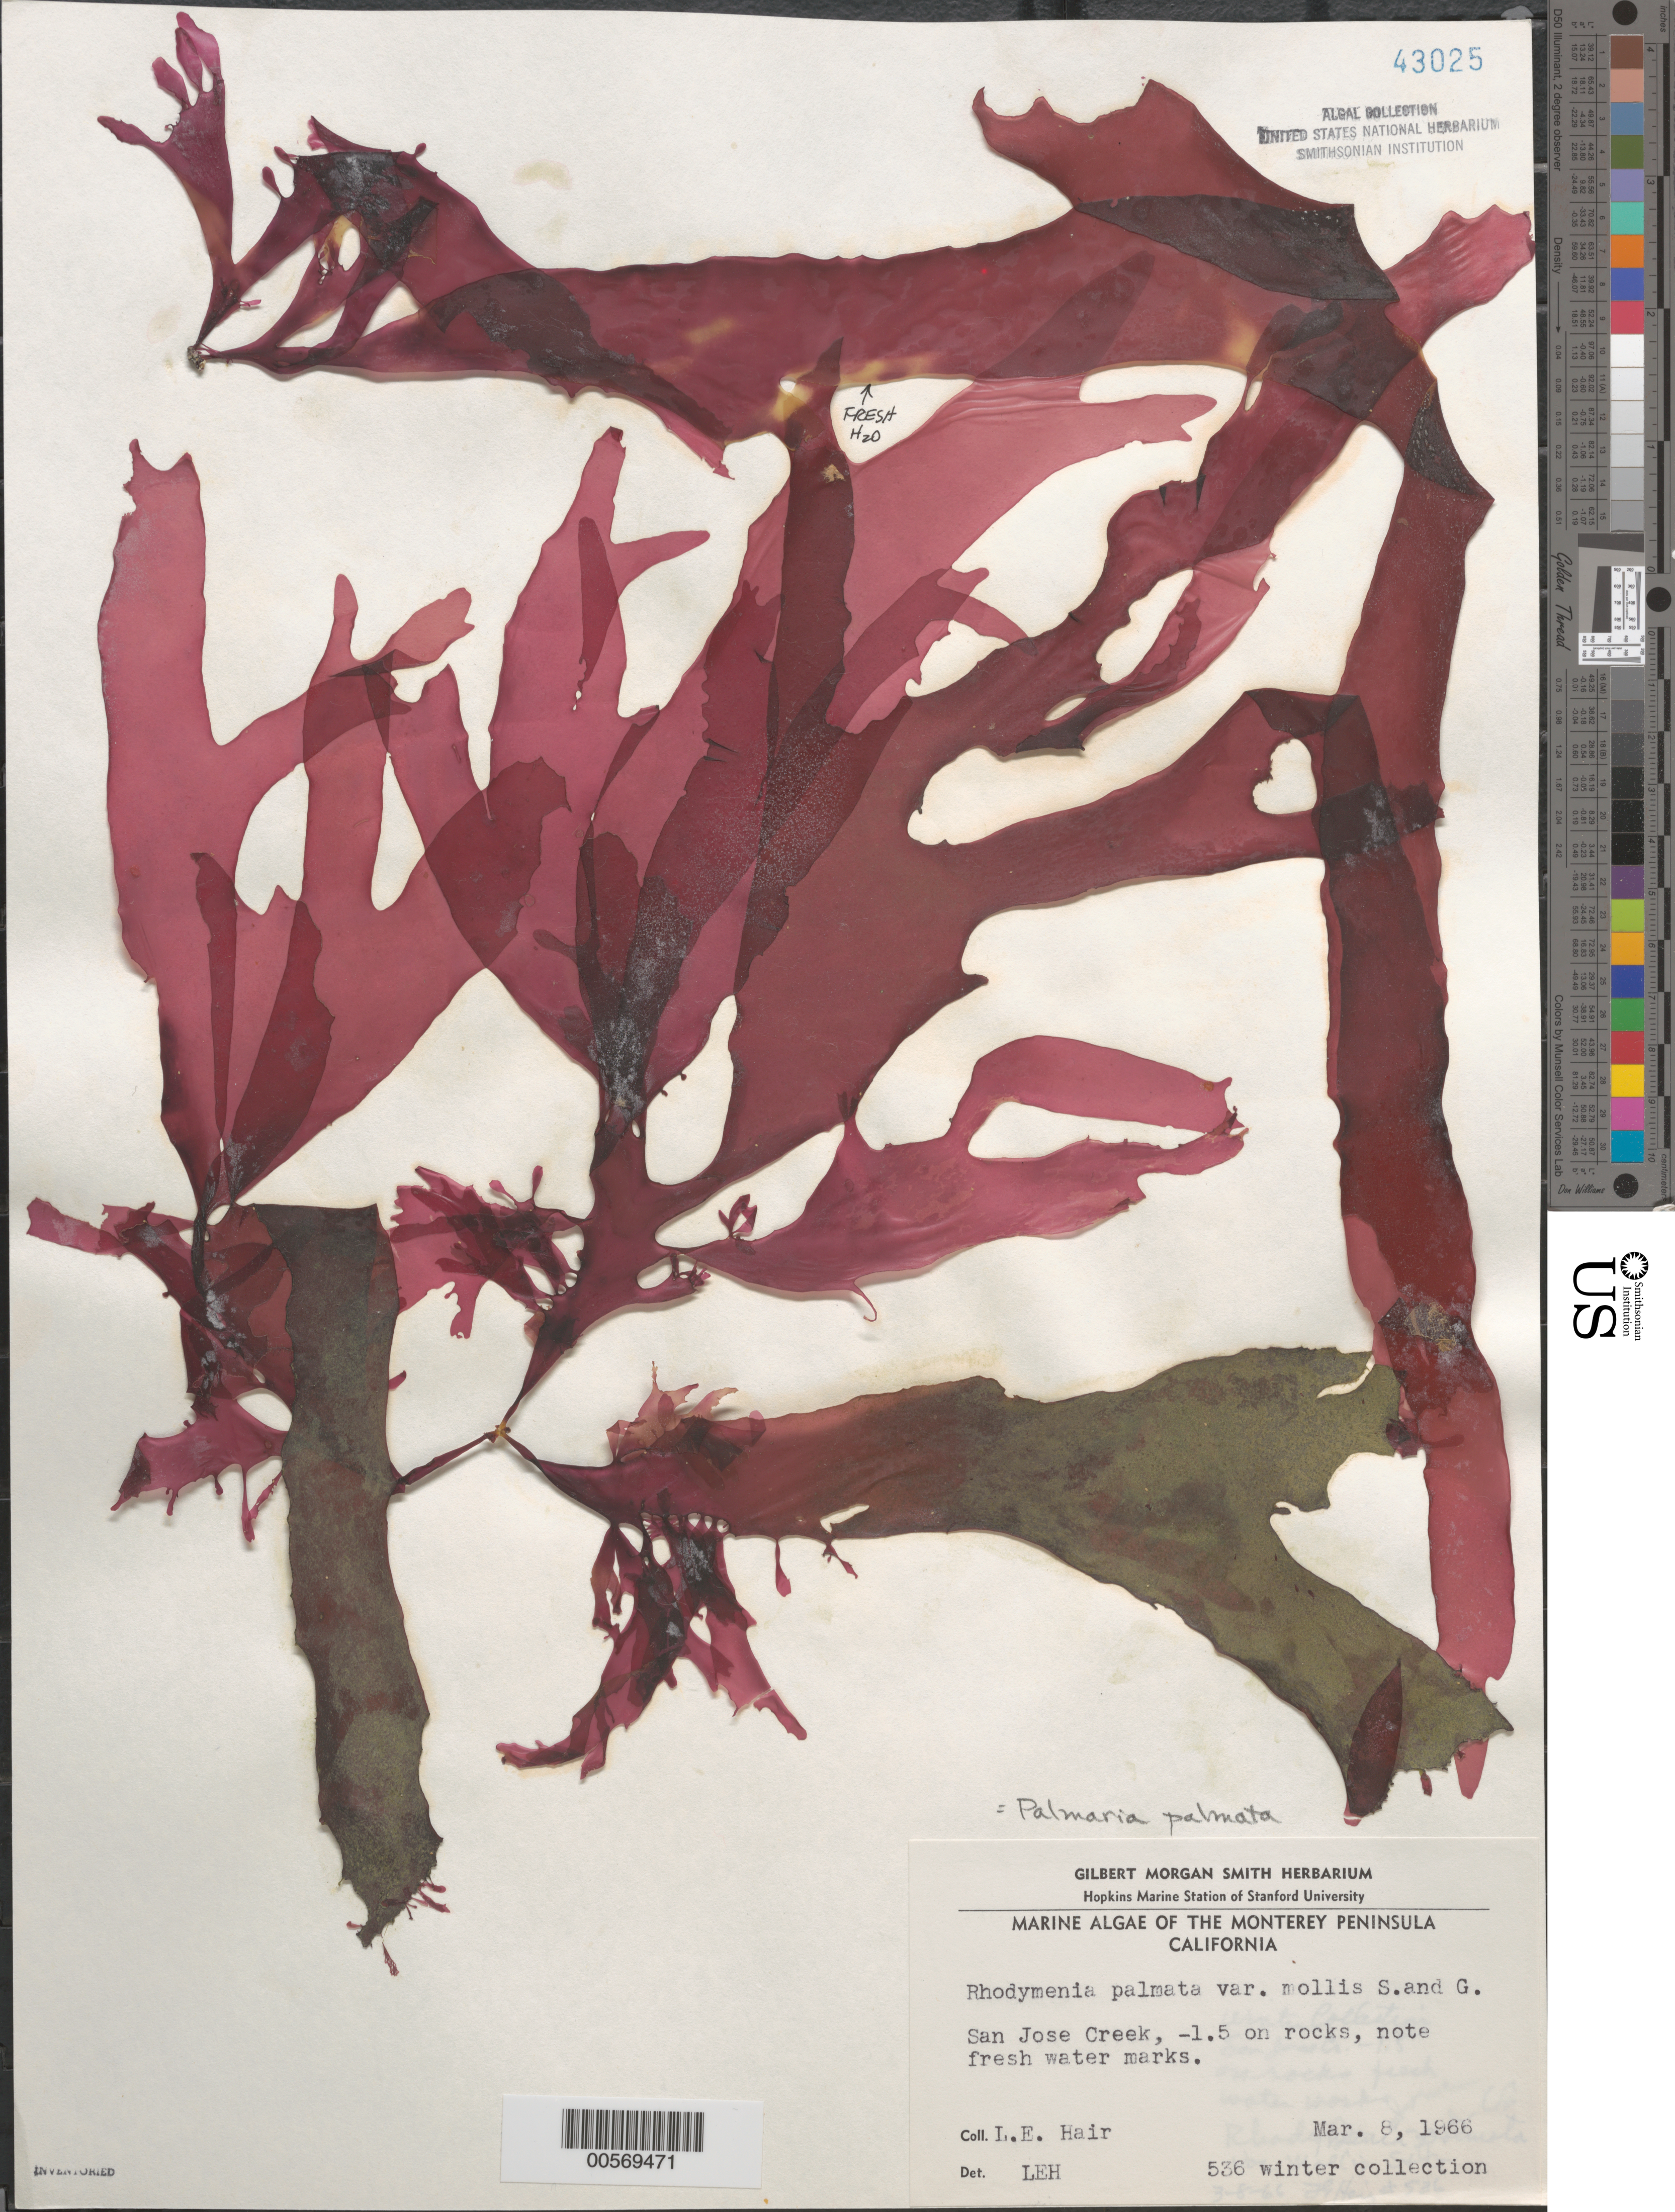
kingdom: Plantae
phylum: Rhodophyta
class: Florideophyceae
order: Palmariales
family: Palmariaceae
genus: Palmaria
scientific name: Palmaria palmata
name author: (L.) F. Weber & D. Mohr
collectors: L. Hair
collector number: Leh 536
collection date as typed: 08 Mar 1966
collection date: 1966-03-08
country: United States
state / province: California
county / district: Monterey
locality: San Jose Creek, Monterey Peninsula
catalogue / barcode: US 43025